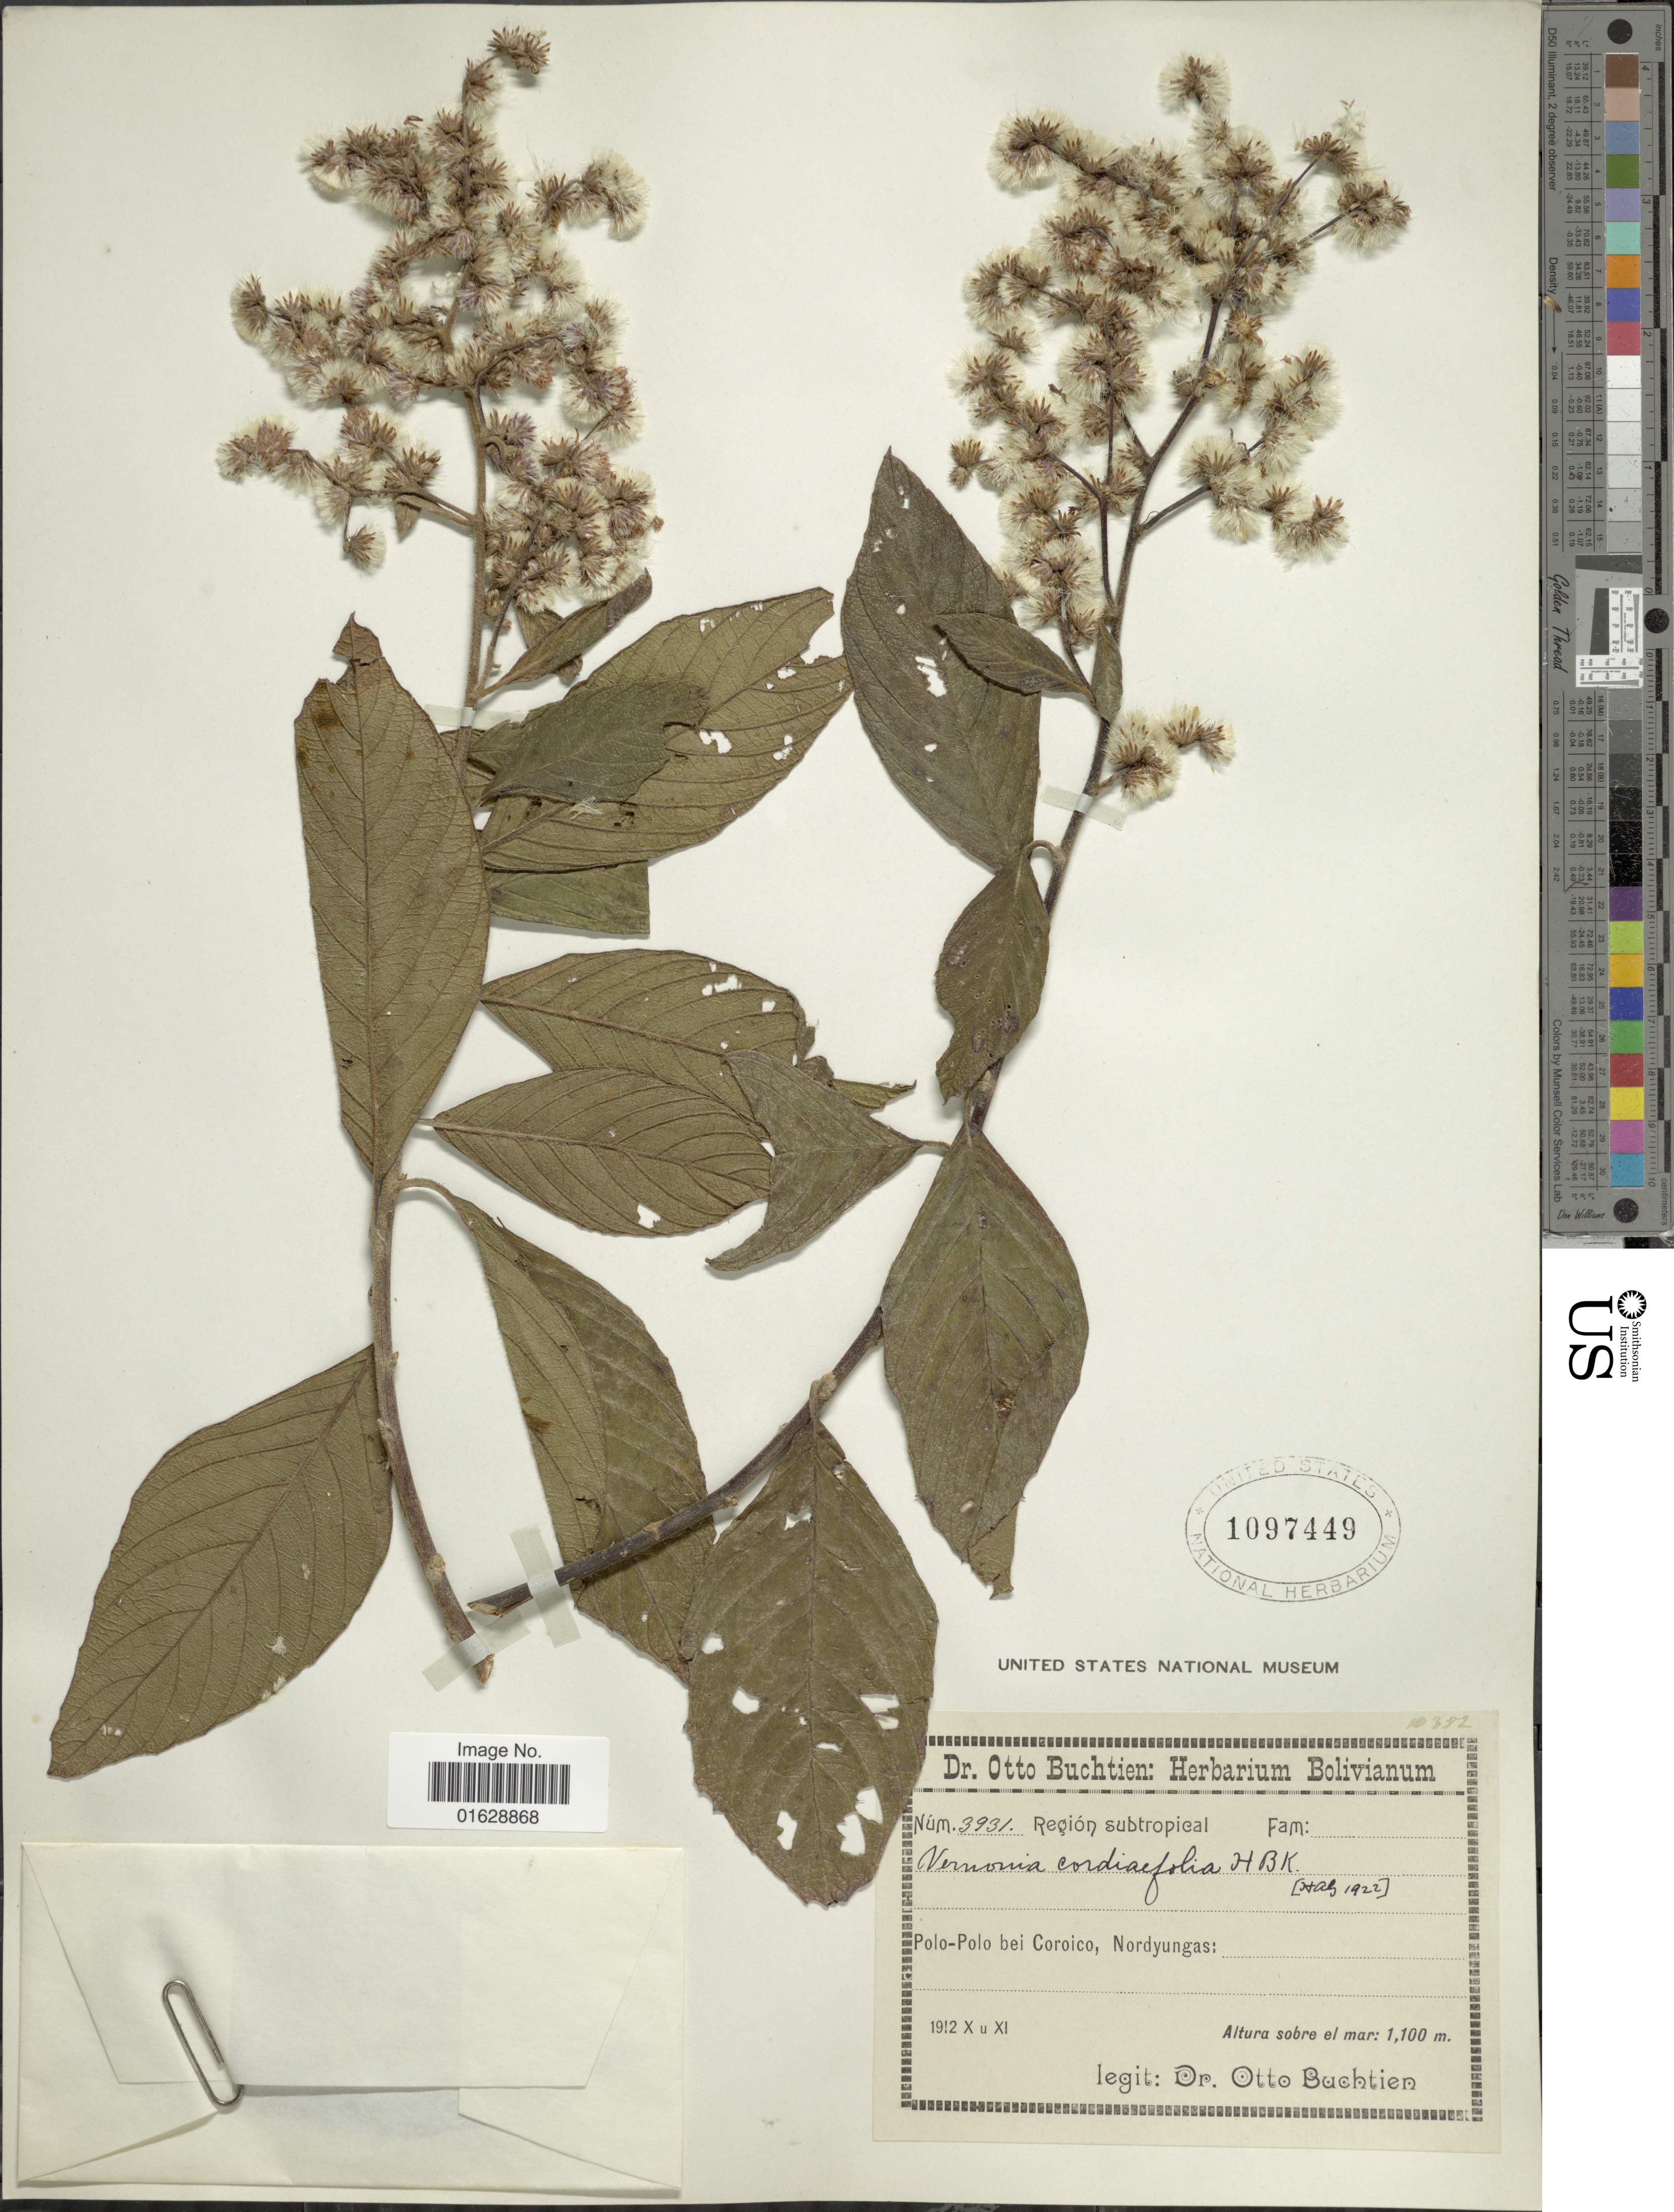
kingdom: Plantae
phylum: Tracheophyta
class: Magnoliopsida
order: Asterales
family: Asteraceae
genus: Lepidaploa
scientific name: Lepidaploa cordiaefolia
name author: (Kunth) H. Rob.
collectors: O. Buchtien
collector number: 3931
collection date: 1912-10/1912-11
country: Bolivia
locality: Polo-Polo bei Coroico, Nordyungas.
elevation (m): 1100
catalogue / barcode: US 1097449